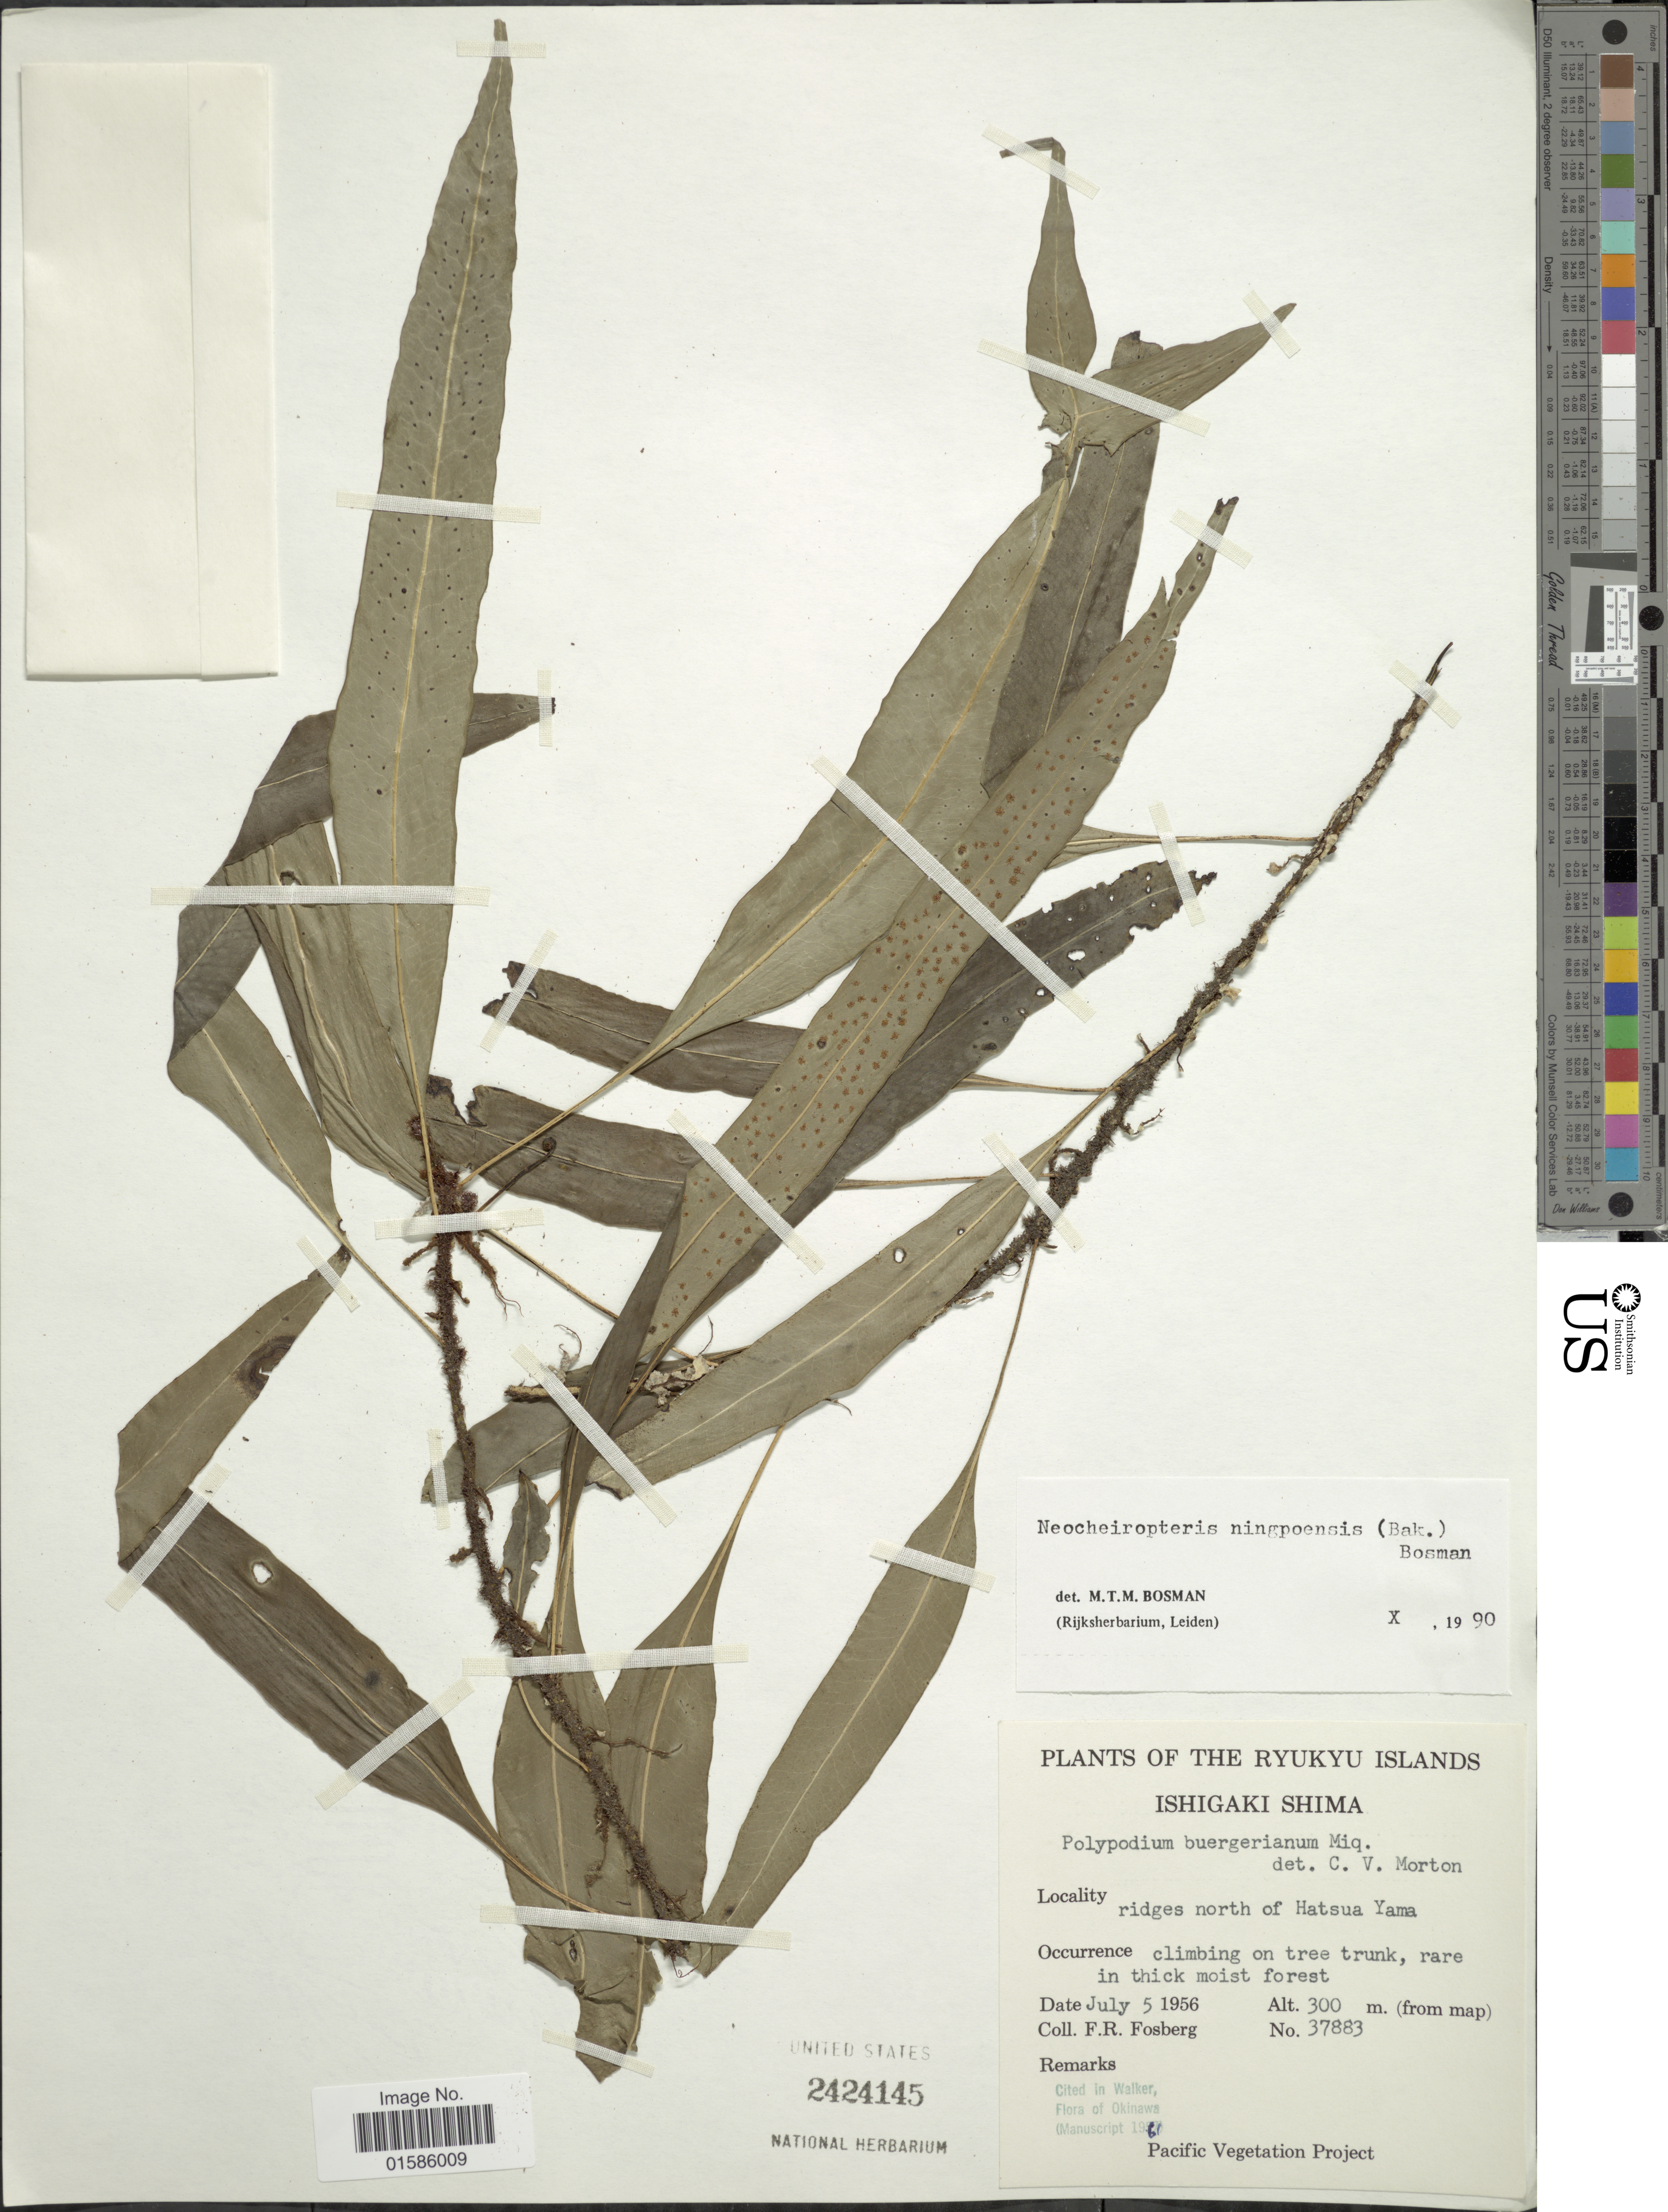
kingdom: Plantae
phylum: Tracheophyta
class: Polypodiopsida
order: Polypodiales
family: Polypodiaceae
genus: Microsorum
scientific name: Microsorum ningpoensis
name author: (Baker)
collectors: F. R. Fosberg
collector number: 37883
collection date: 1956-07-05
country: Japan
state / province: Okinawa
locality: The Ryukyu Islands, Ishigaki Shima, ridges north of Hatsua Yama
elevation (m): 300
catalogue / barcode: US 2424145